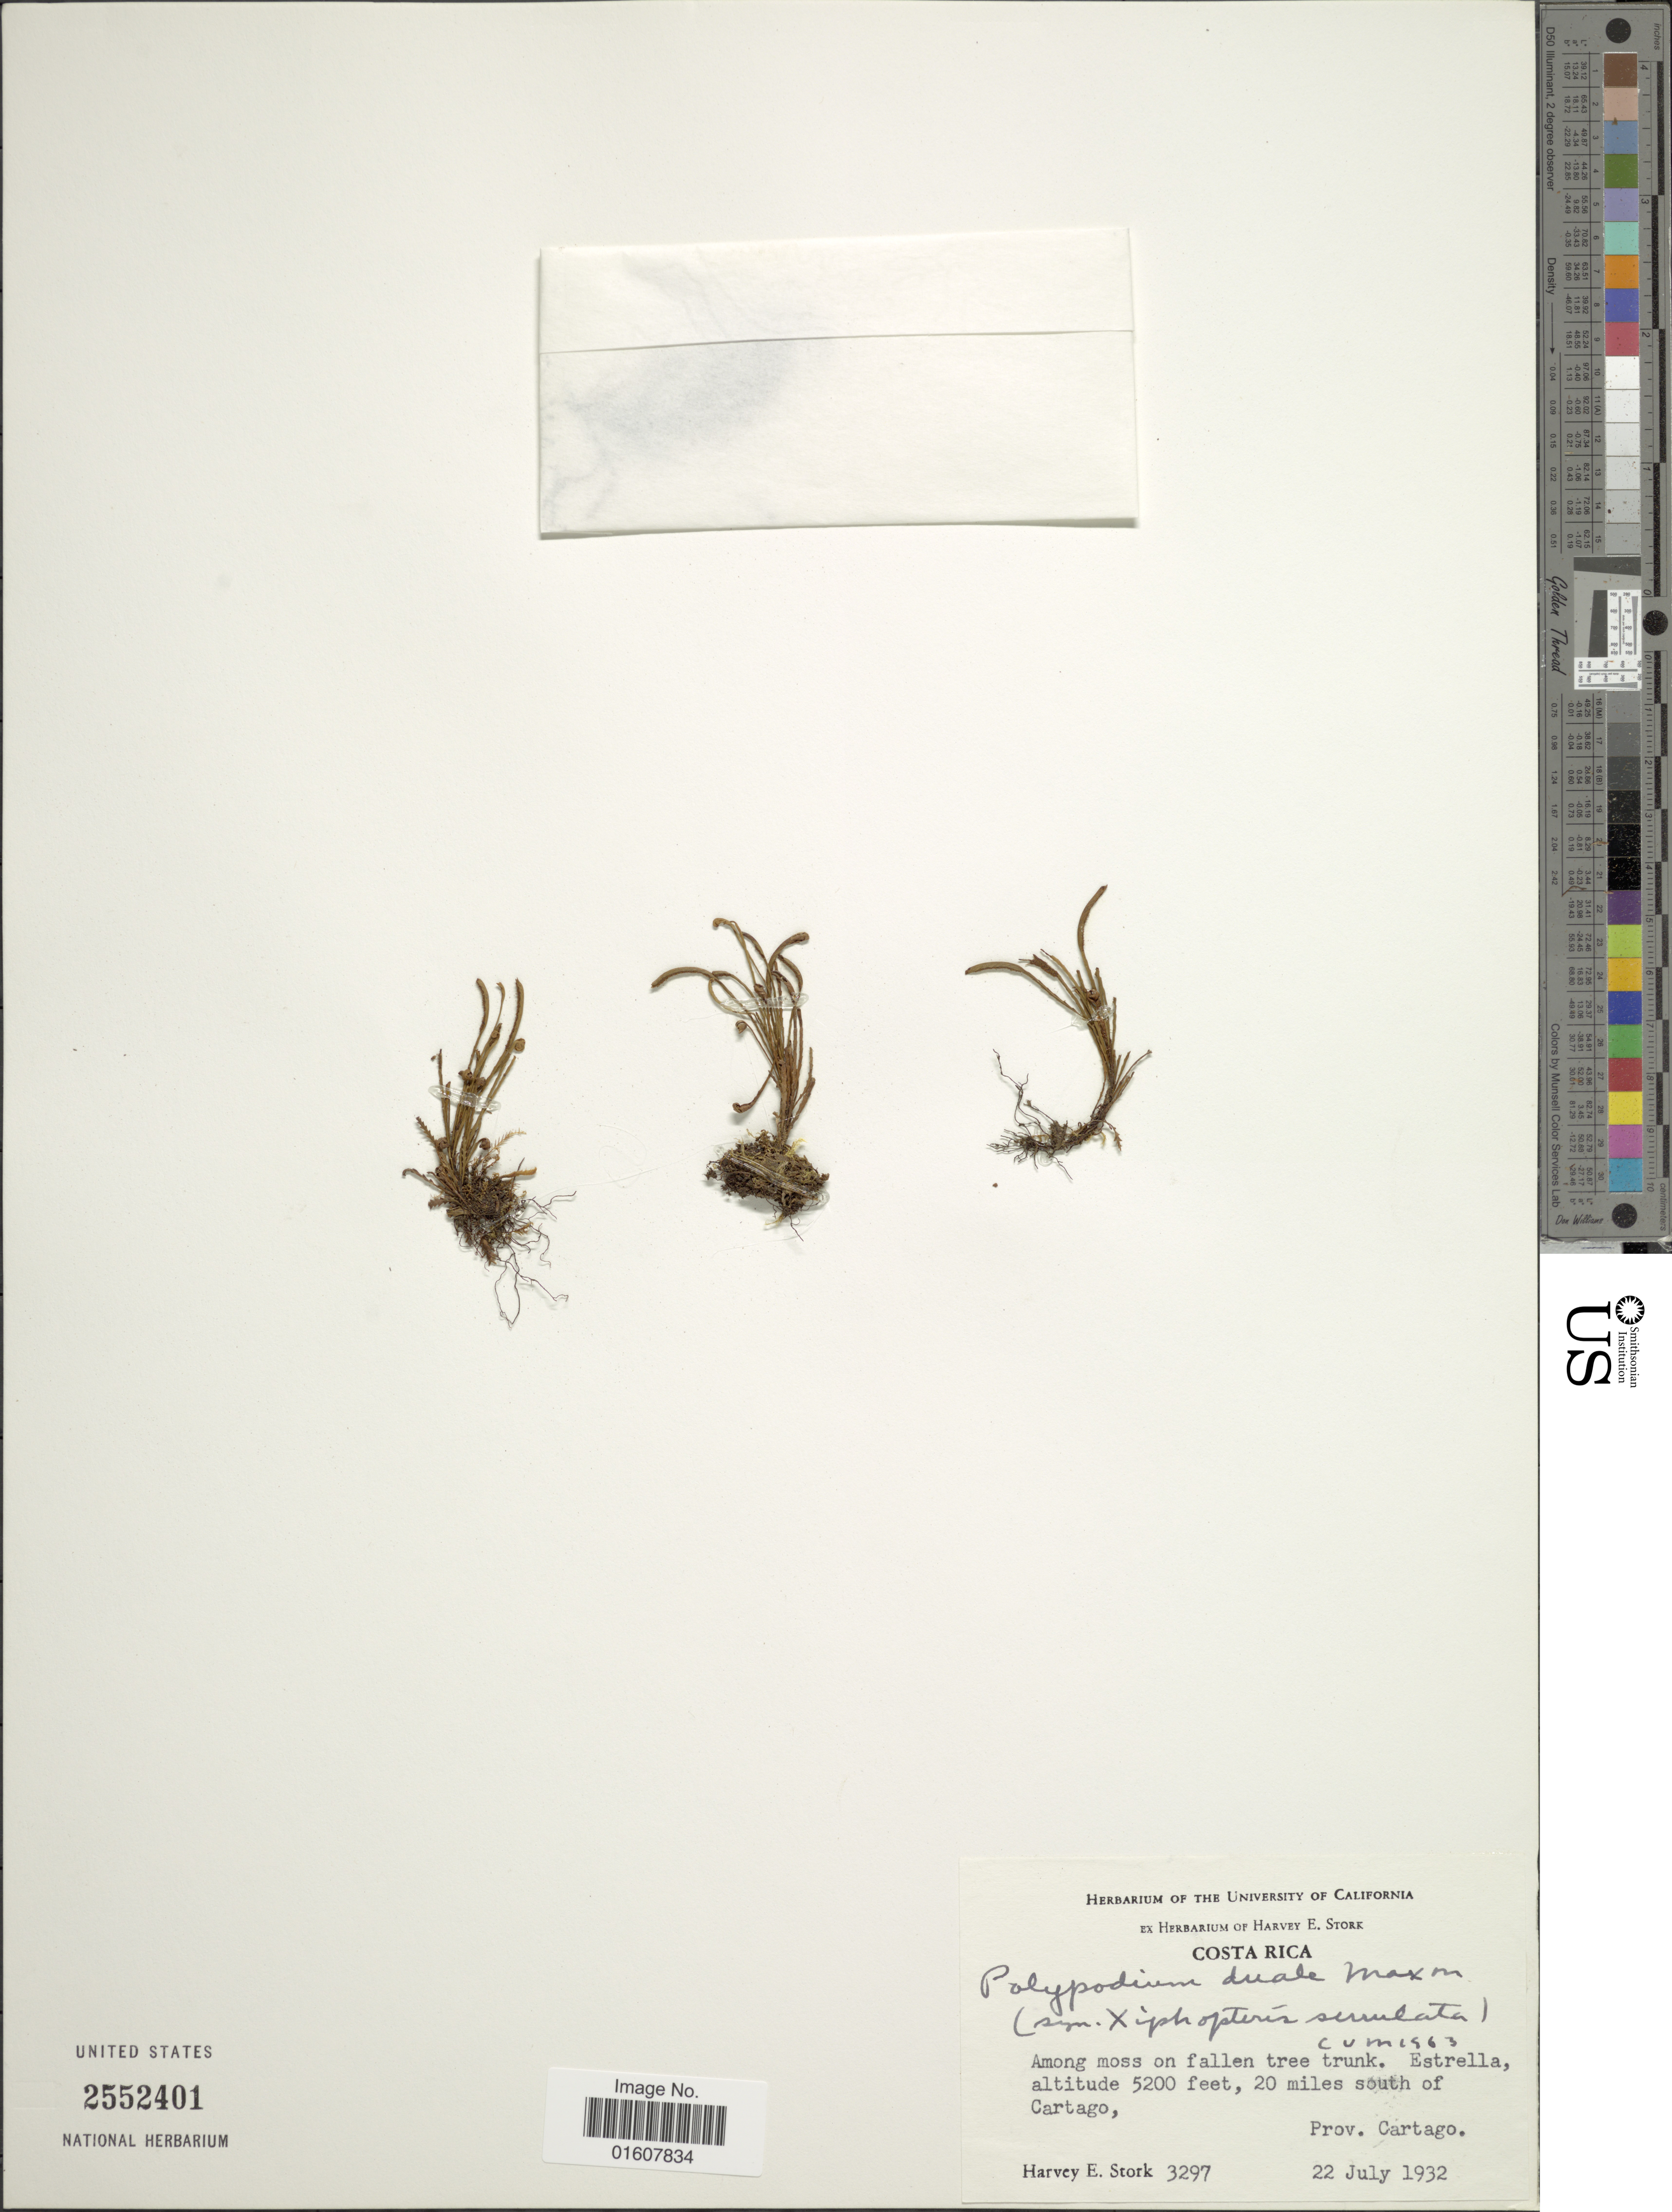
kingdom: Plantae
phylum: Tracheophyta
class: Polypodiopsida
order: Polypodiales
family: Polypodiaceae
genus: Cochlidium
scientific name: Cochlidium serrulatum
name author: (Sw.) L.E. Bishop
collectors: H. E. Stork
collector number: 3297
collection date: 1932-07-22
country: Costa Rica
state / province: Cartago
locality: Estrella, 20 miles south of Cartago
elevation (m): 1585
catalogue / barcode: US 2552401